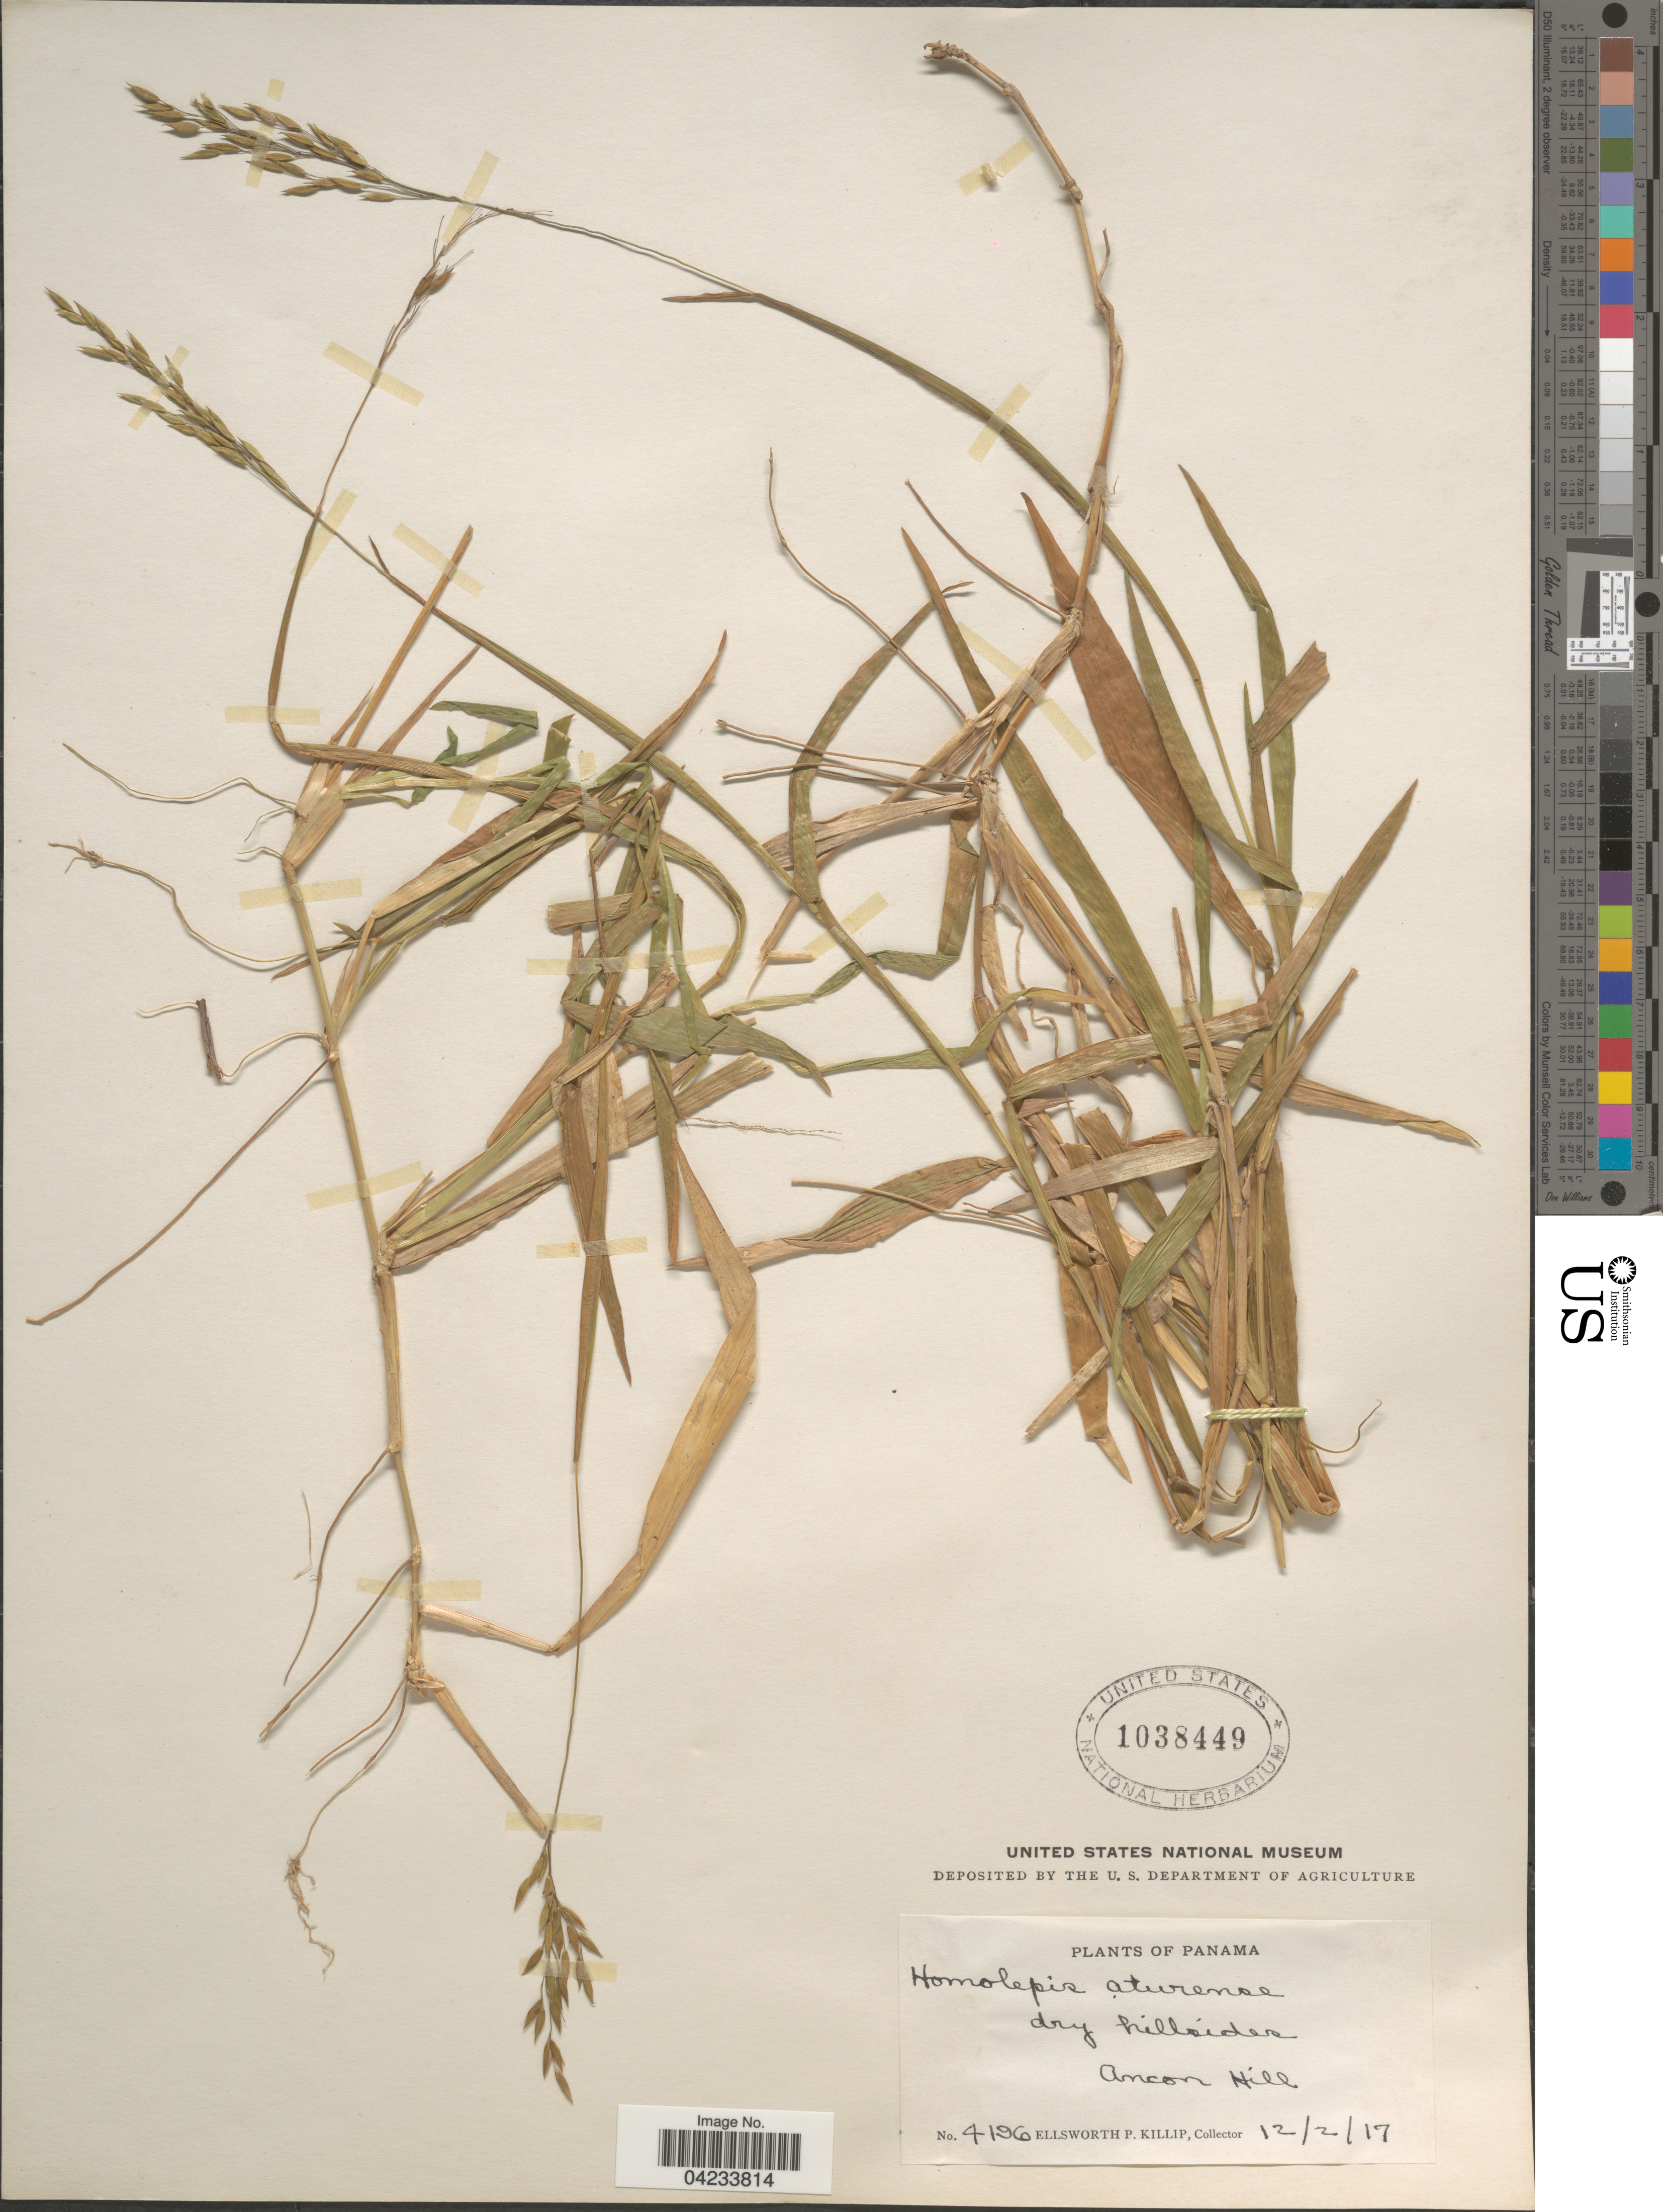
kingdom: Plantae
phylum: Tracheophyta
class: Liliopsida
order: Poales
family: Poaceae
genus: Homolepis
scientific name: Homolepis aturensis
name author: (Kunth) Chase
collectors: E. P. Killip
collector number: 4196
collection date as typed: Transcribed d/m/y: 12/2/17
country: Panama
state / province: Panamá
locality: Ancon Hill.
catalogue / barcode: US 1038449